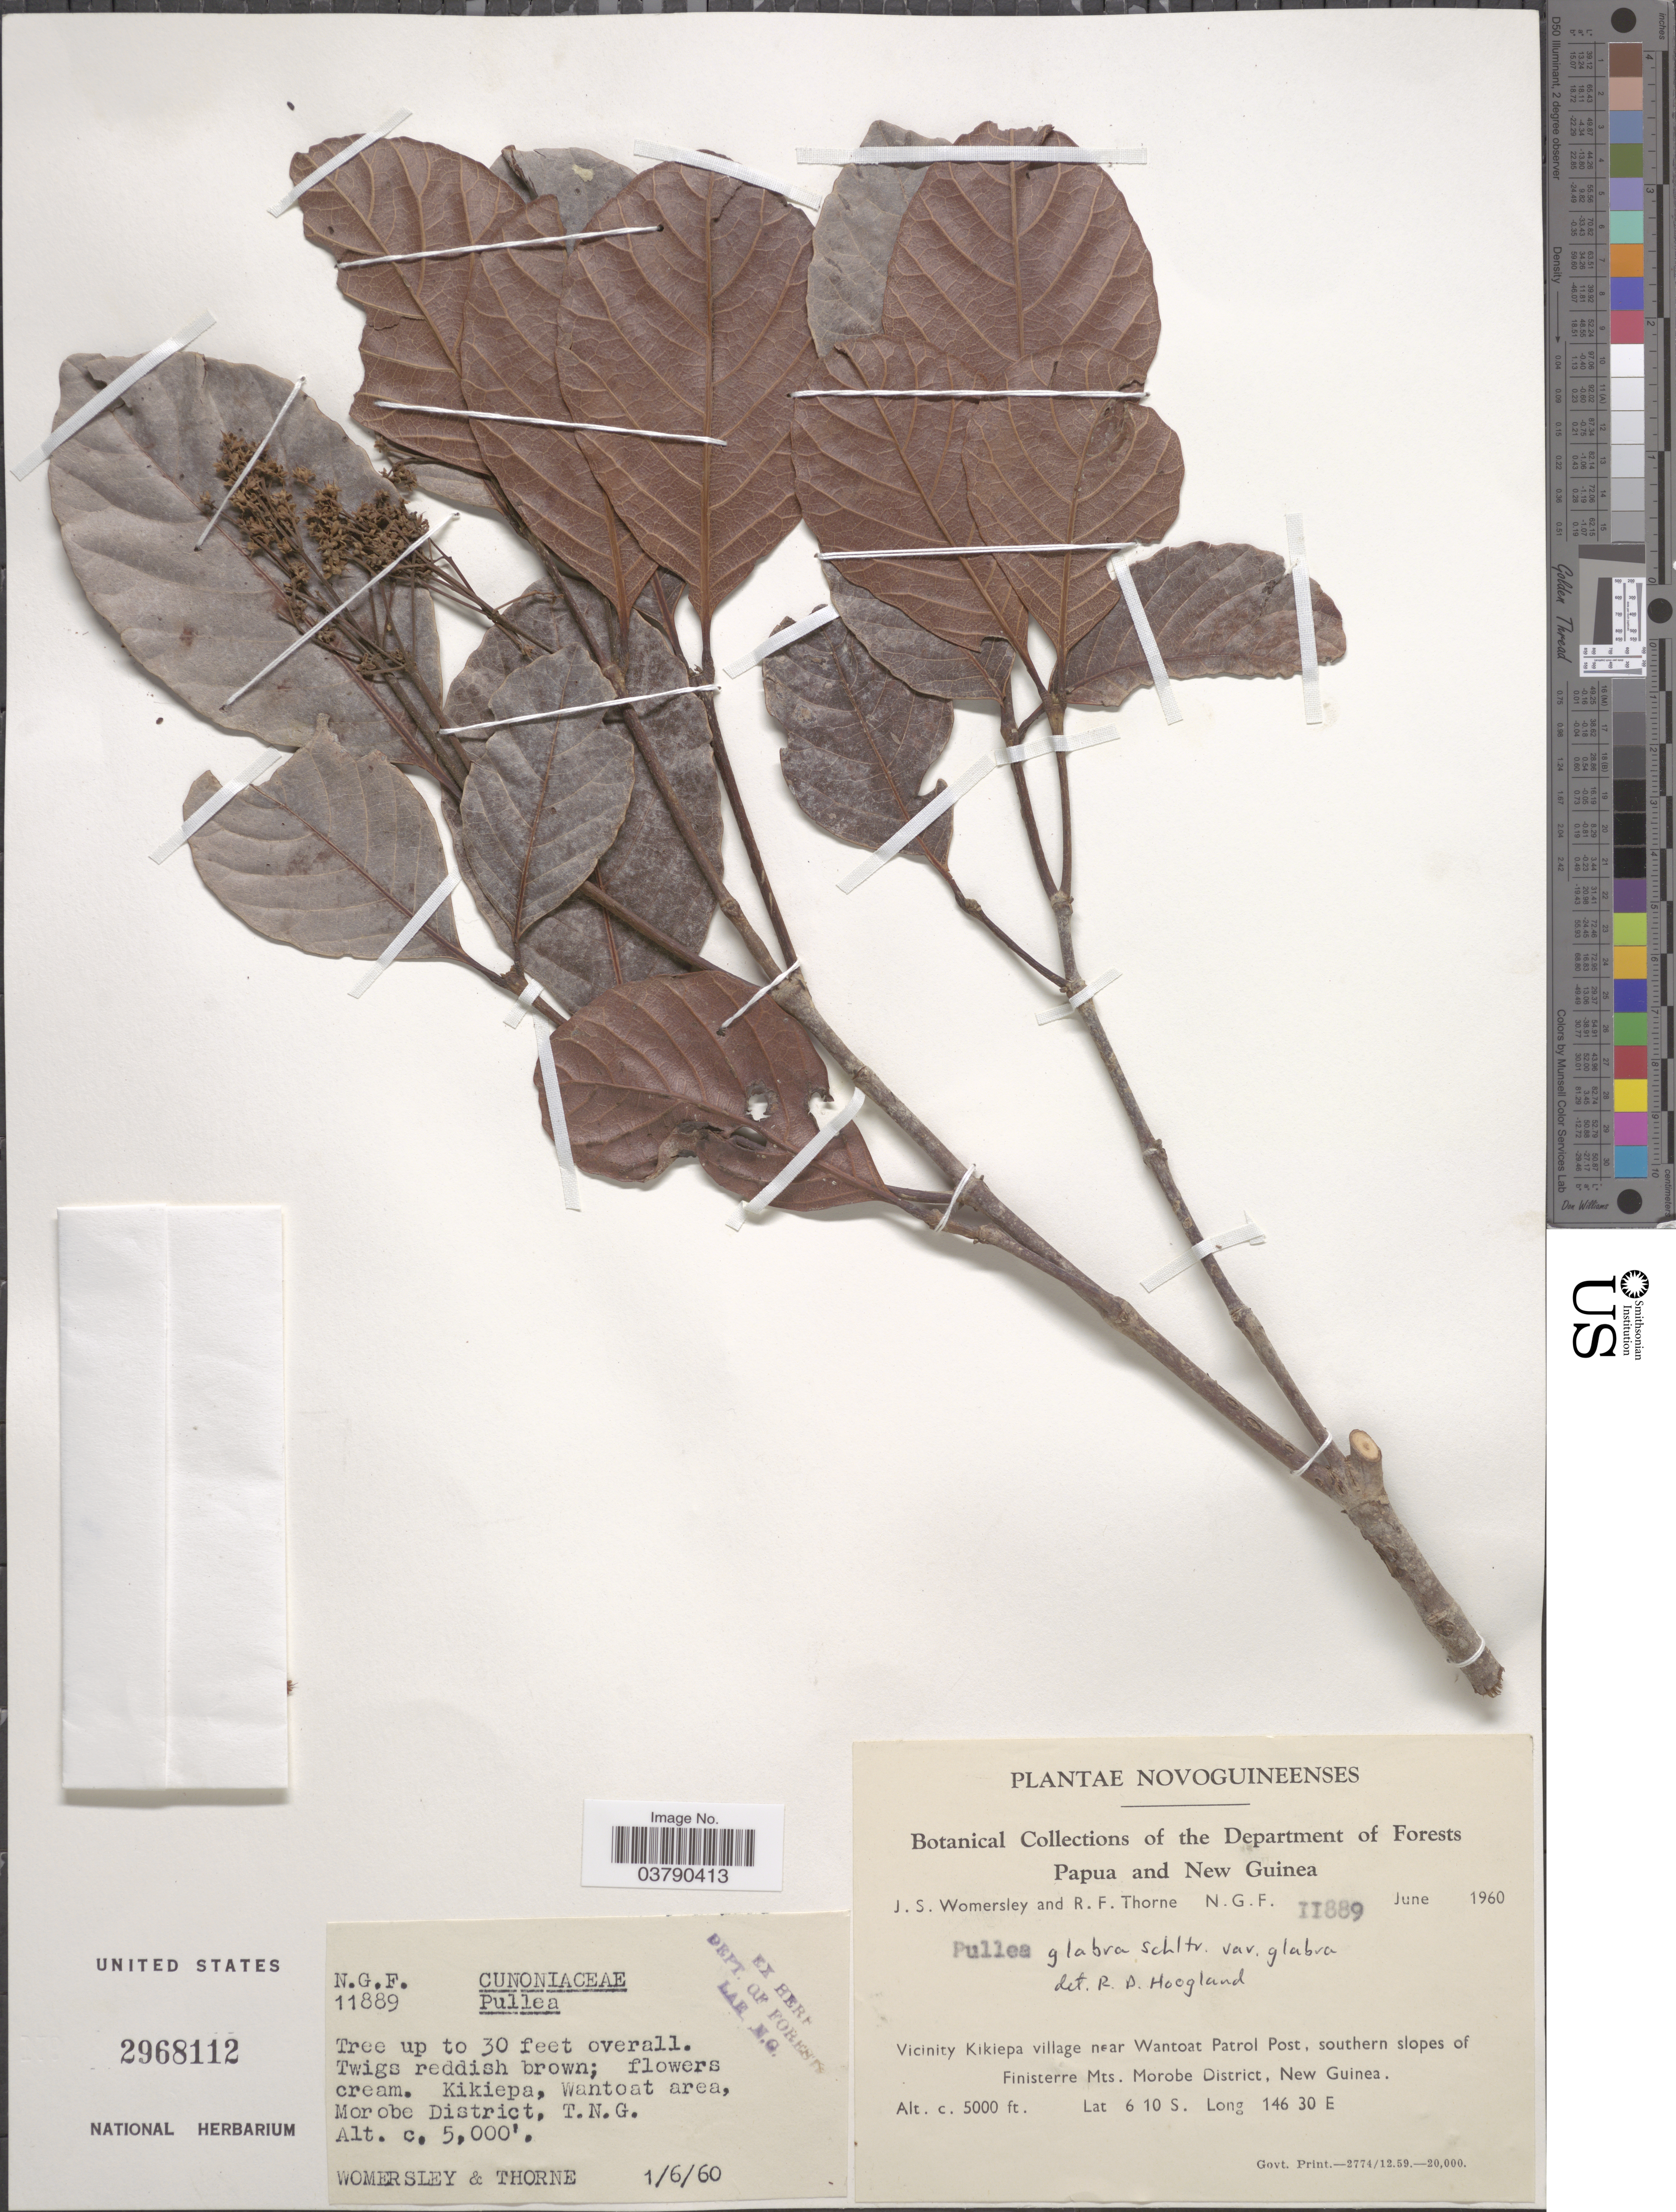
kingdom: Plantae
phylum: Tracheophyta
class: Magnoliopsida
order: Oxalidales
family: Cunoniaceae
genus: Pullea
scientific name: Pullea glabra var. glabra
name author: Schltr.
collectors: J. S. Womersley & R. Thorne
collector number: NGF11889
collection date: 1960-01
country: Papua New Guinea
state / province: Morobe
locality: Vicinity Kikiepa village near Wantoat Patrol Post, southern slopes of Finisterre Mts. Morobe District, New Guinea. T.N.G. Novoguineenses.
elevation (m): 1524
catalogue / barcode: US 2968112